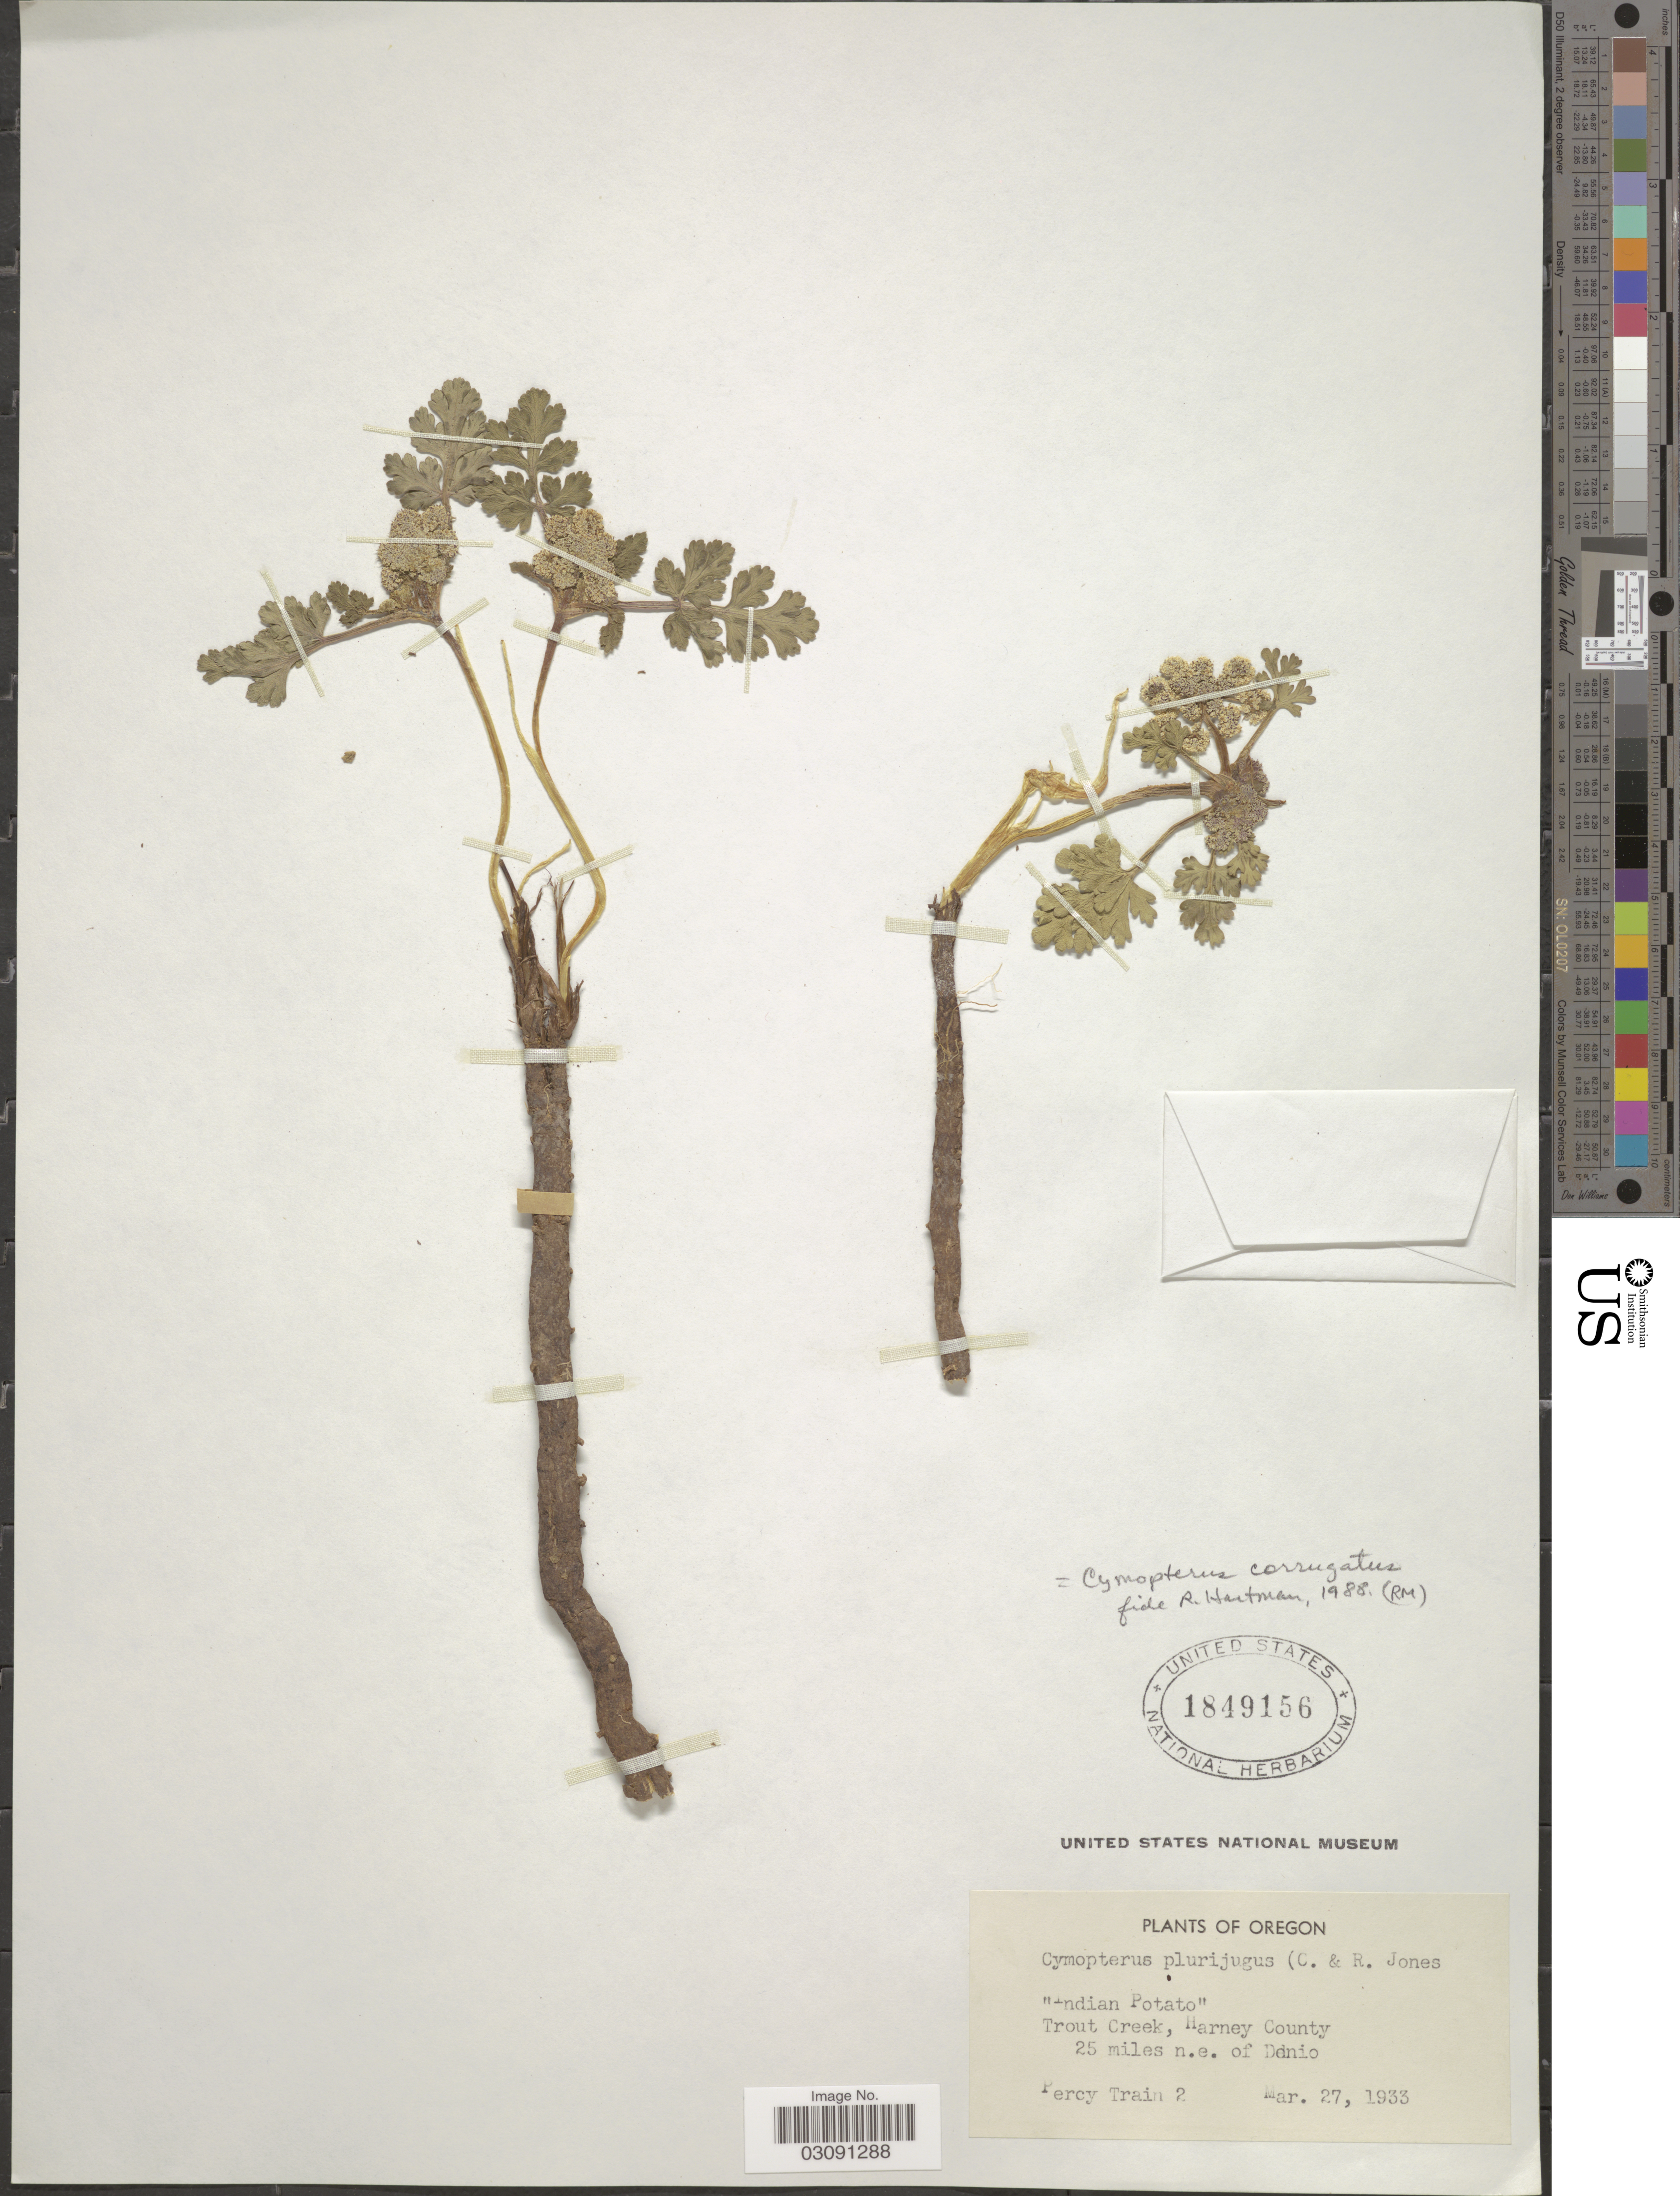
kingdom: Plantae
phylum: Tracheophyta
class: Magnoliopsida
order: Apiales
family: Apiaceae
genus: Cymopterus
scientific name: Cymopterus corrugatus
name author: M.E. Jones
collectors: P. Train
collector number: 2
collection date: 1933-03-27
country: United States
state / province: Oregon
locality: Indian Potato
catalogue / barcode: US 1849156